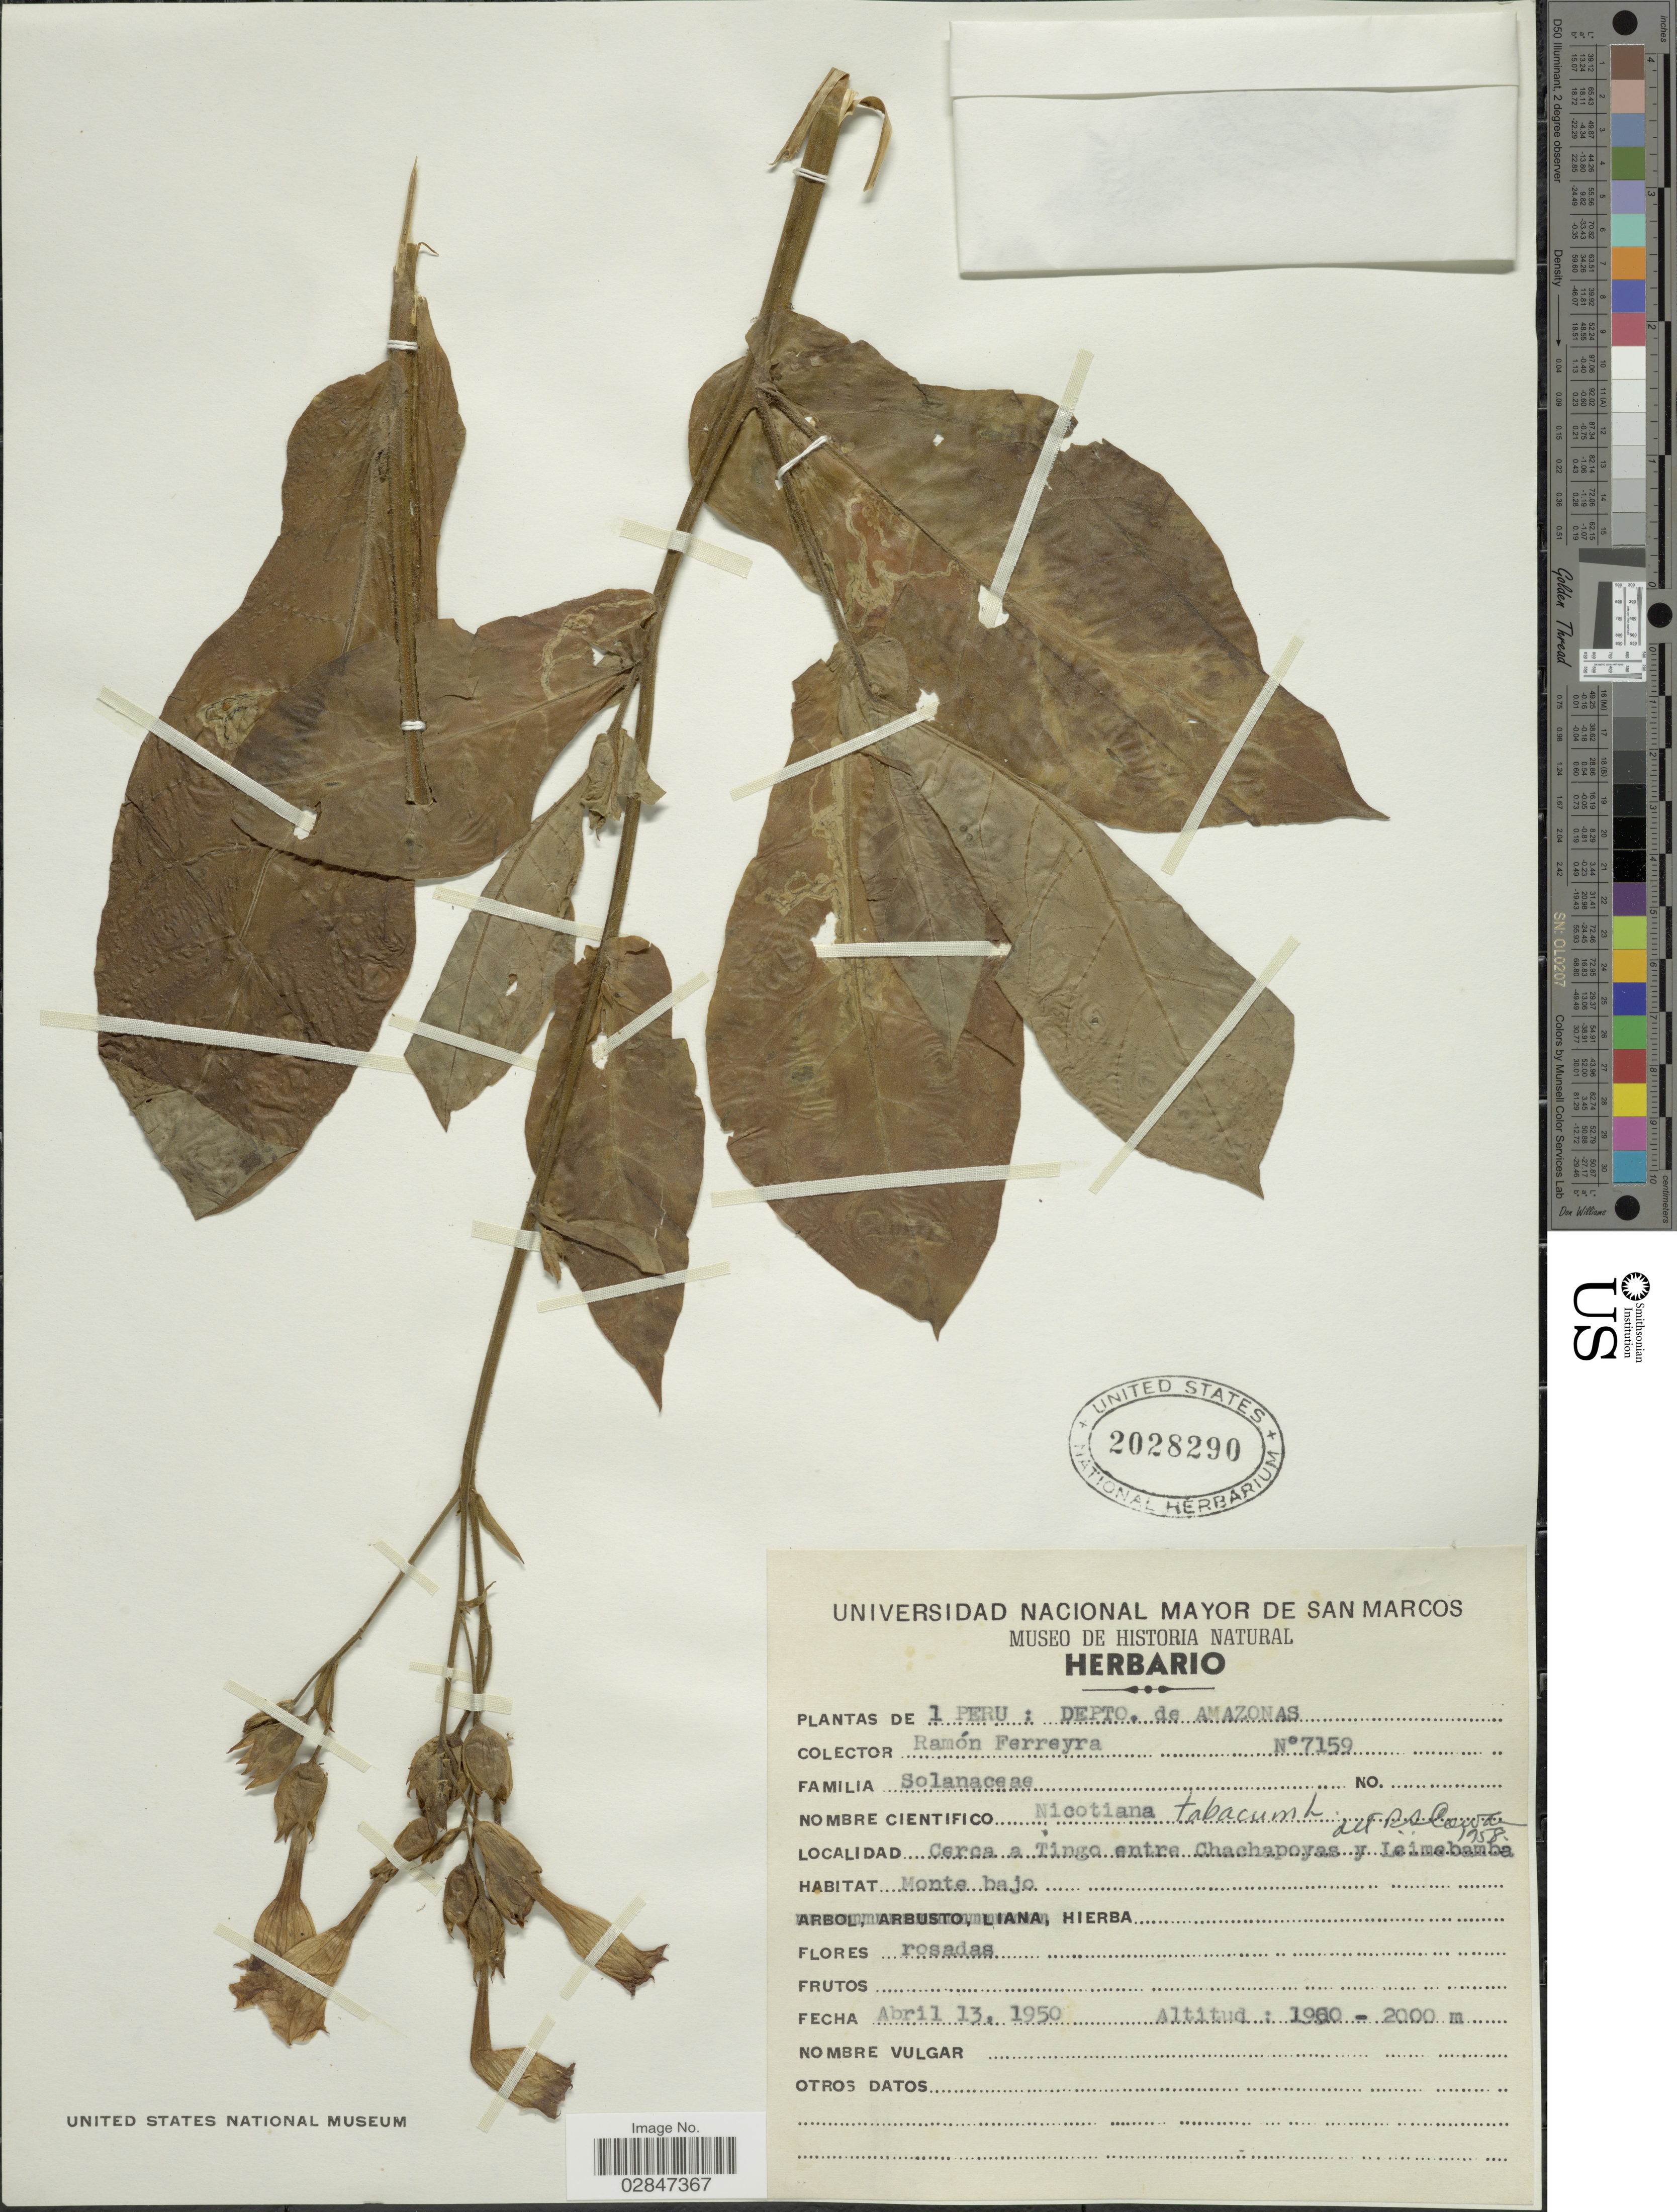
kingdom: Plantae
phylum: Tracheophyta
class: Magnoliopsida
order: Solanales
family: Solanaceae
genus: Nicotiana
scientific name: Nicotiana tabacum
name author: L.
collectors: R. A. Ferreyra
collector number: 7159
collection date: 1950-04-13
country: Peru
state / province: Amazonas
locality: Depto. de Amazonas, Cerca a Tingo entre Chachapoyas y Leimebamba.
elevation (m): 1900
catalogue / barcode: US 2028290